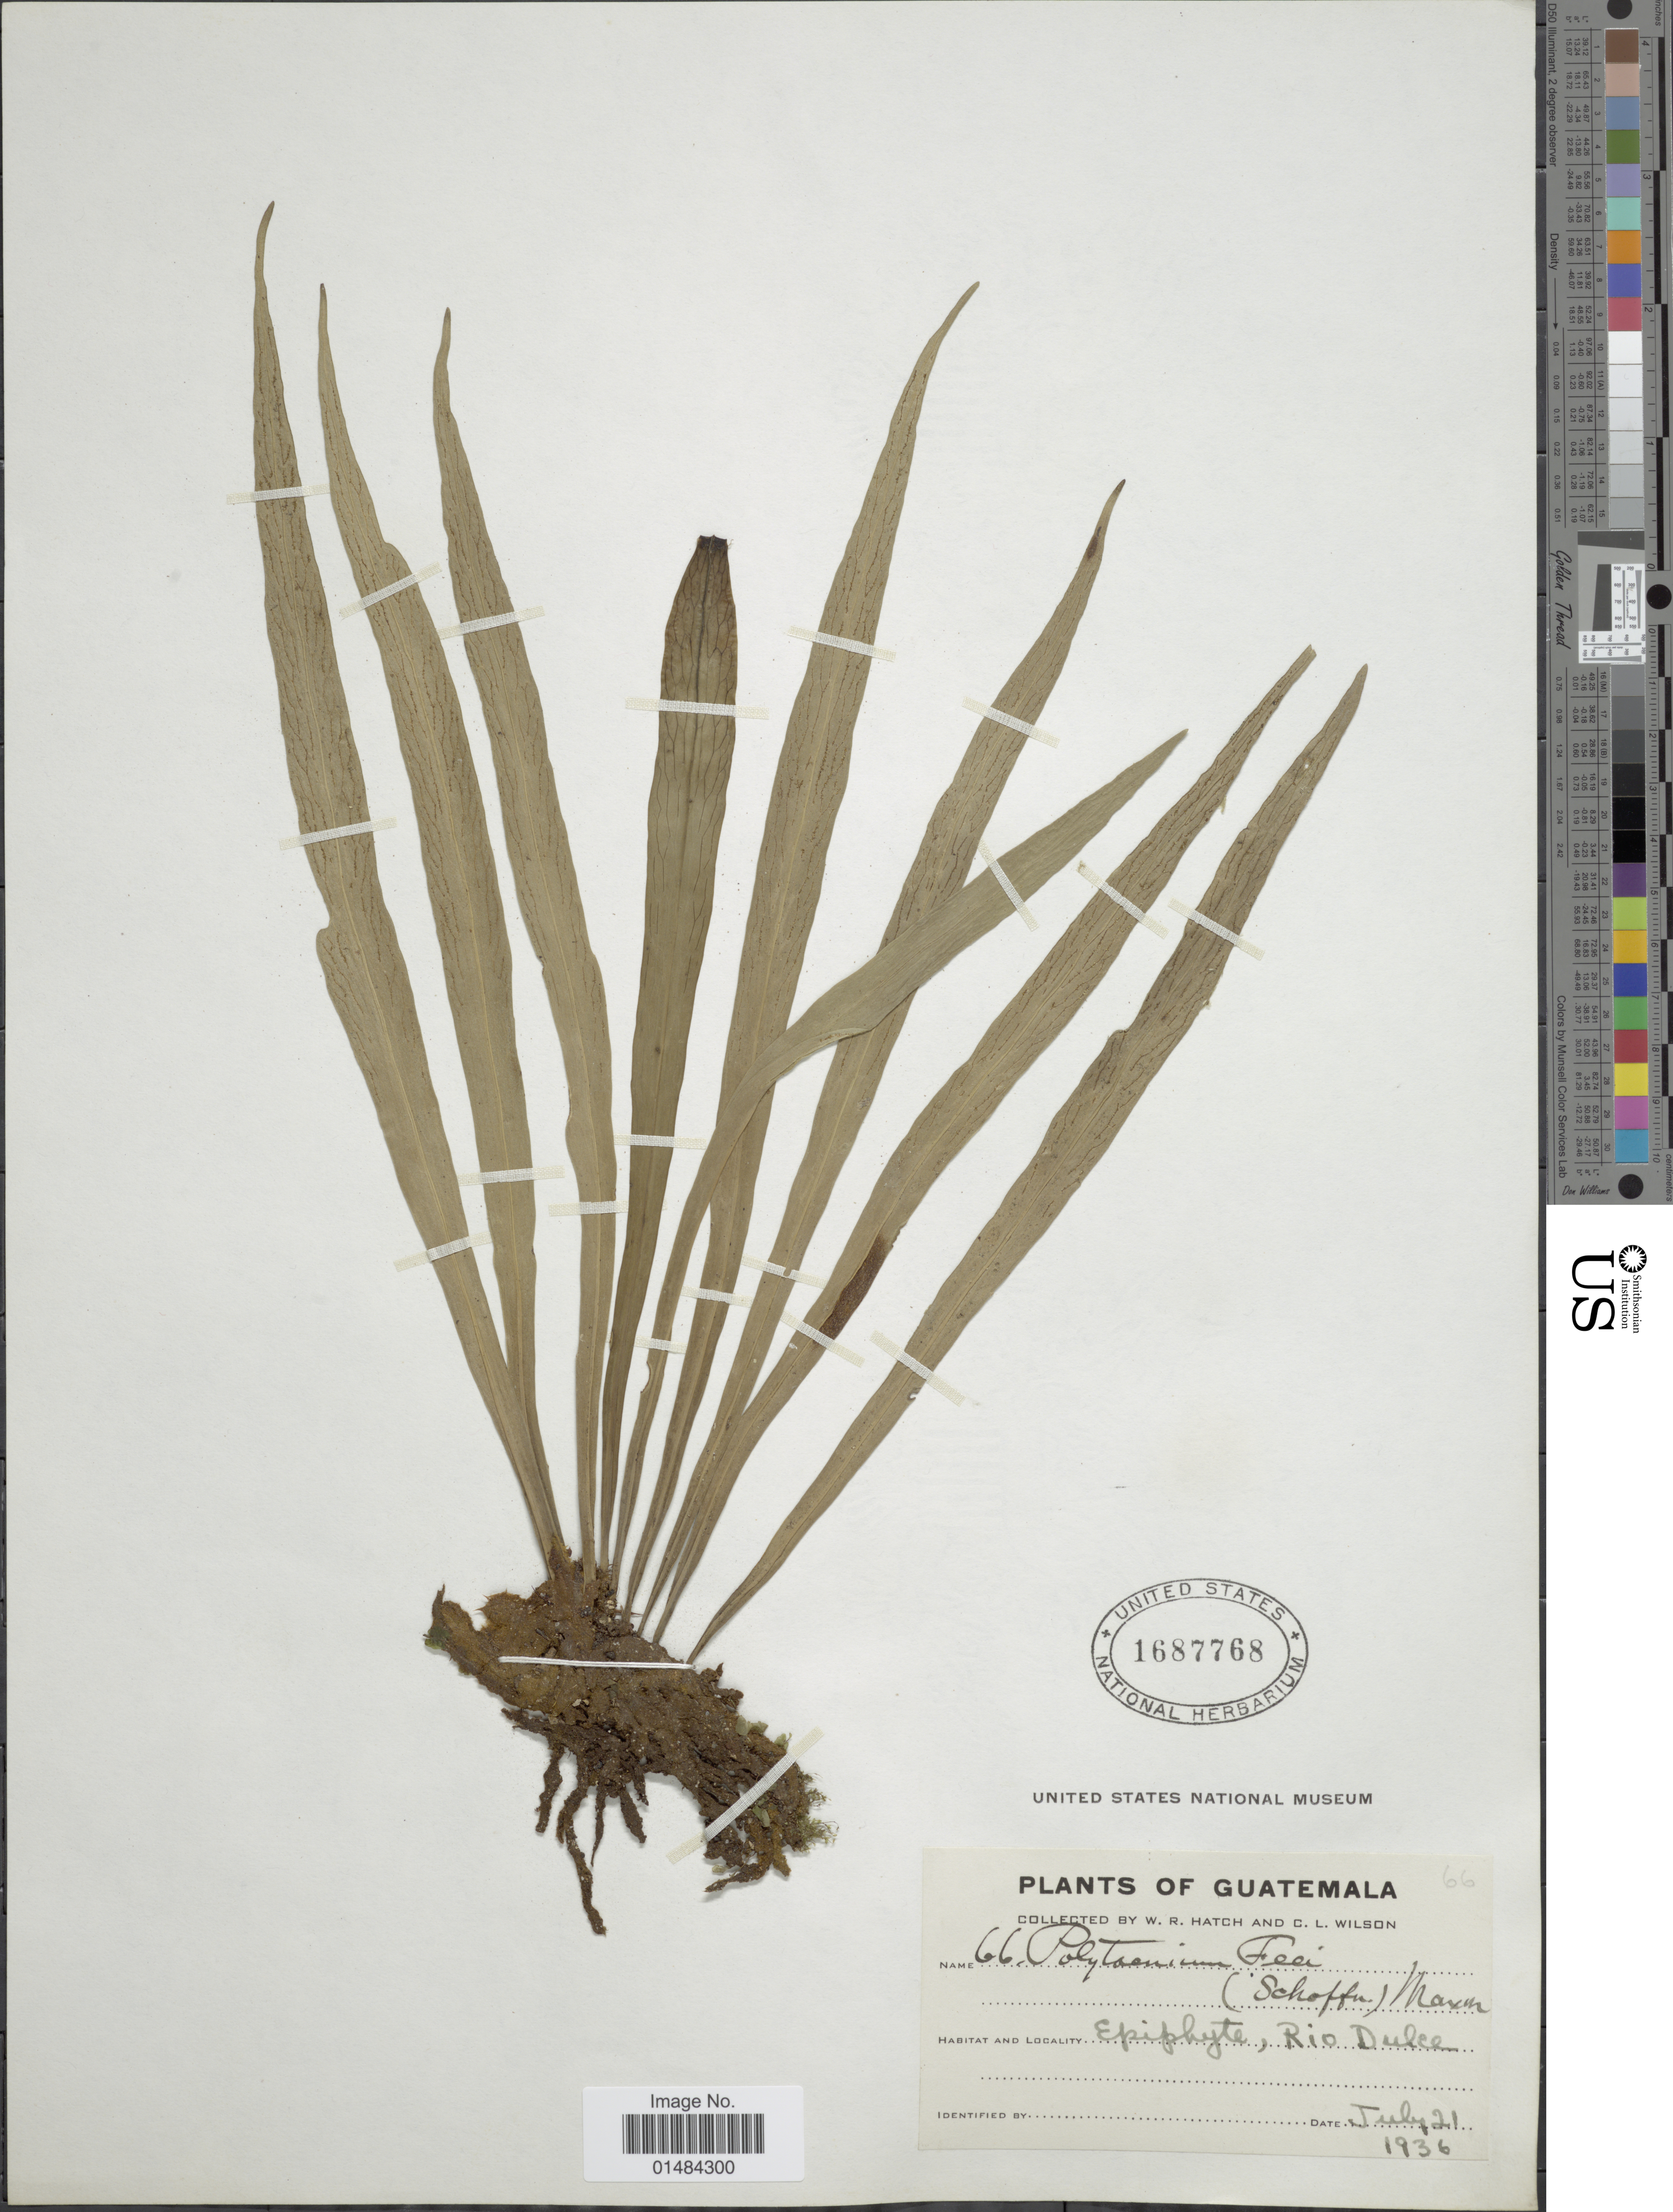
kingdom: Plantae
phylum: Tracheophyta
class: Polypodiopsida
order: Polypodiales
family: Pteridaceae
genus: Polytaenium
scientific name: Polytaenium lanceolatum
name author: (L.) Desv.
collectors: W. Hatch & C. L. Wilson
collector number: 66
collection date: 1936-07-21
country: Guatemala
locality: Guatemala, Rio Dulce.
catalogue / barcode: US 1687768